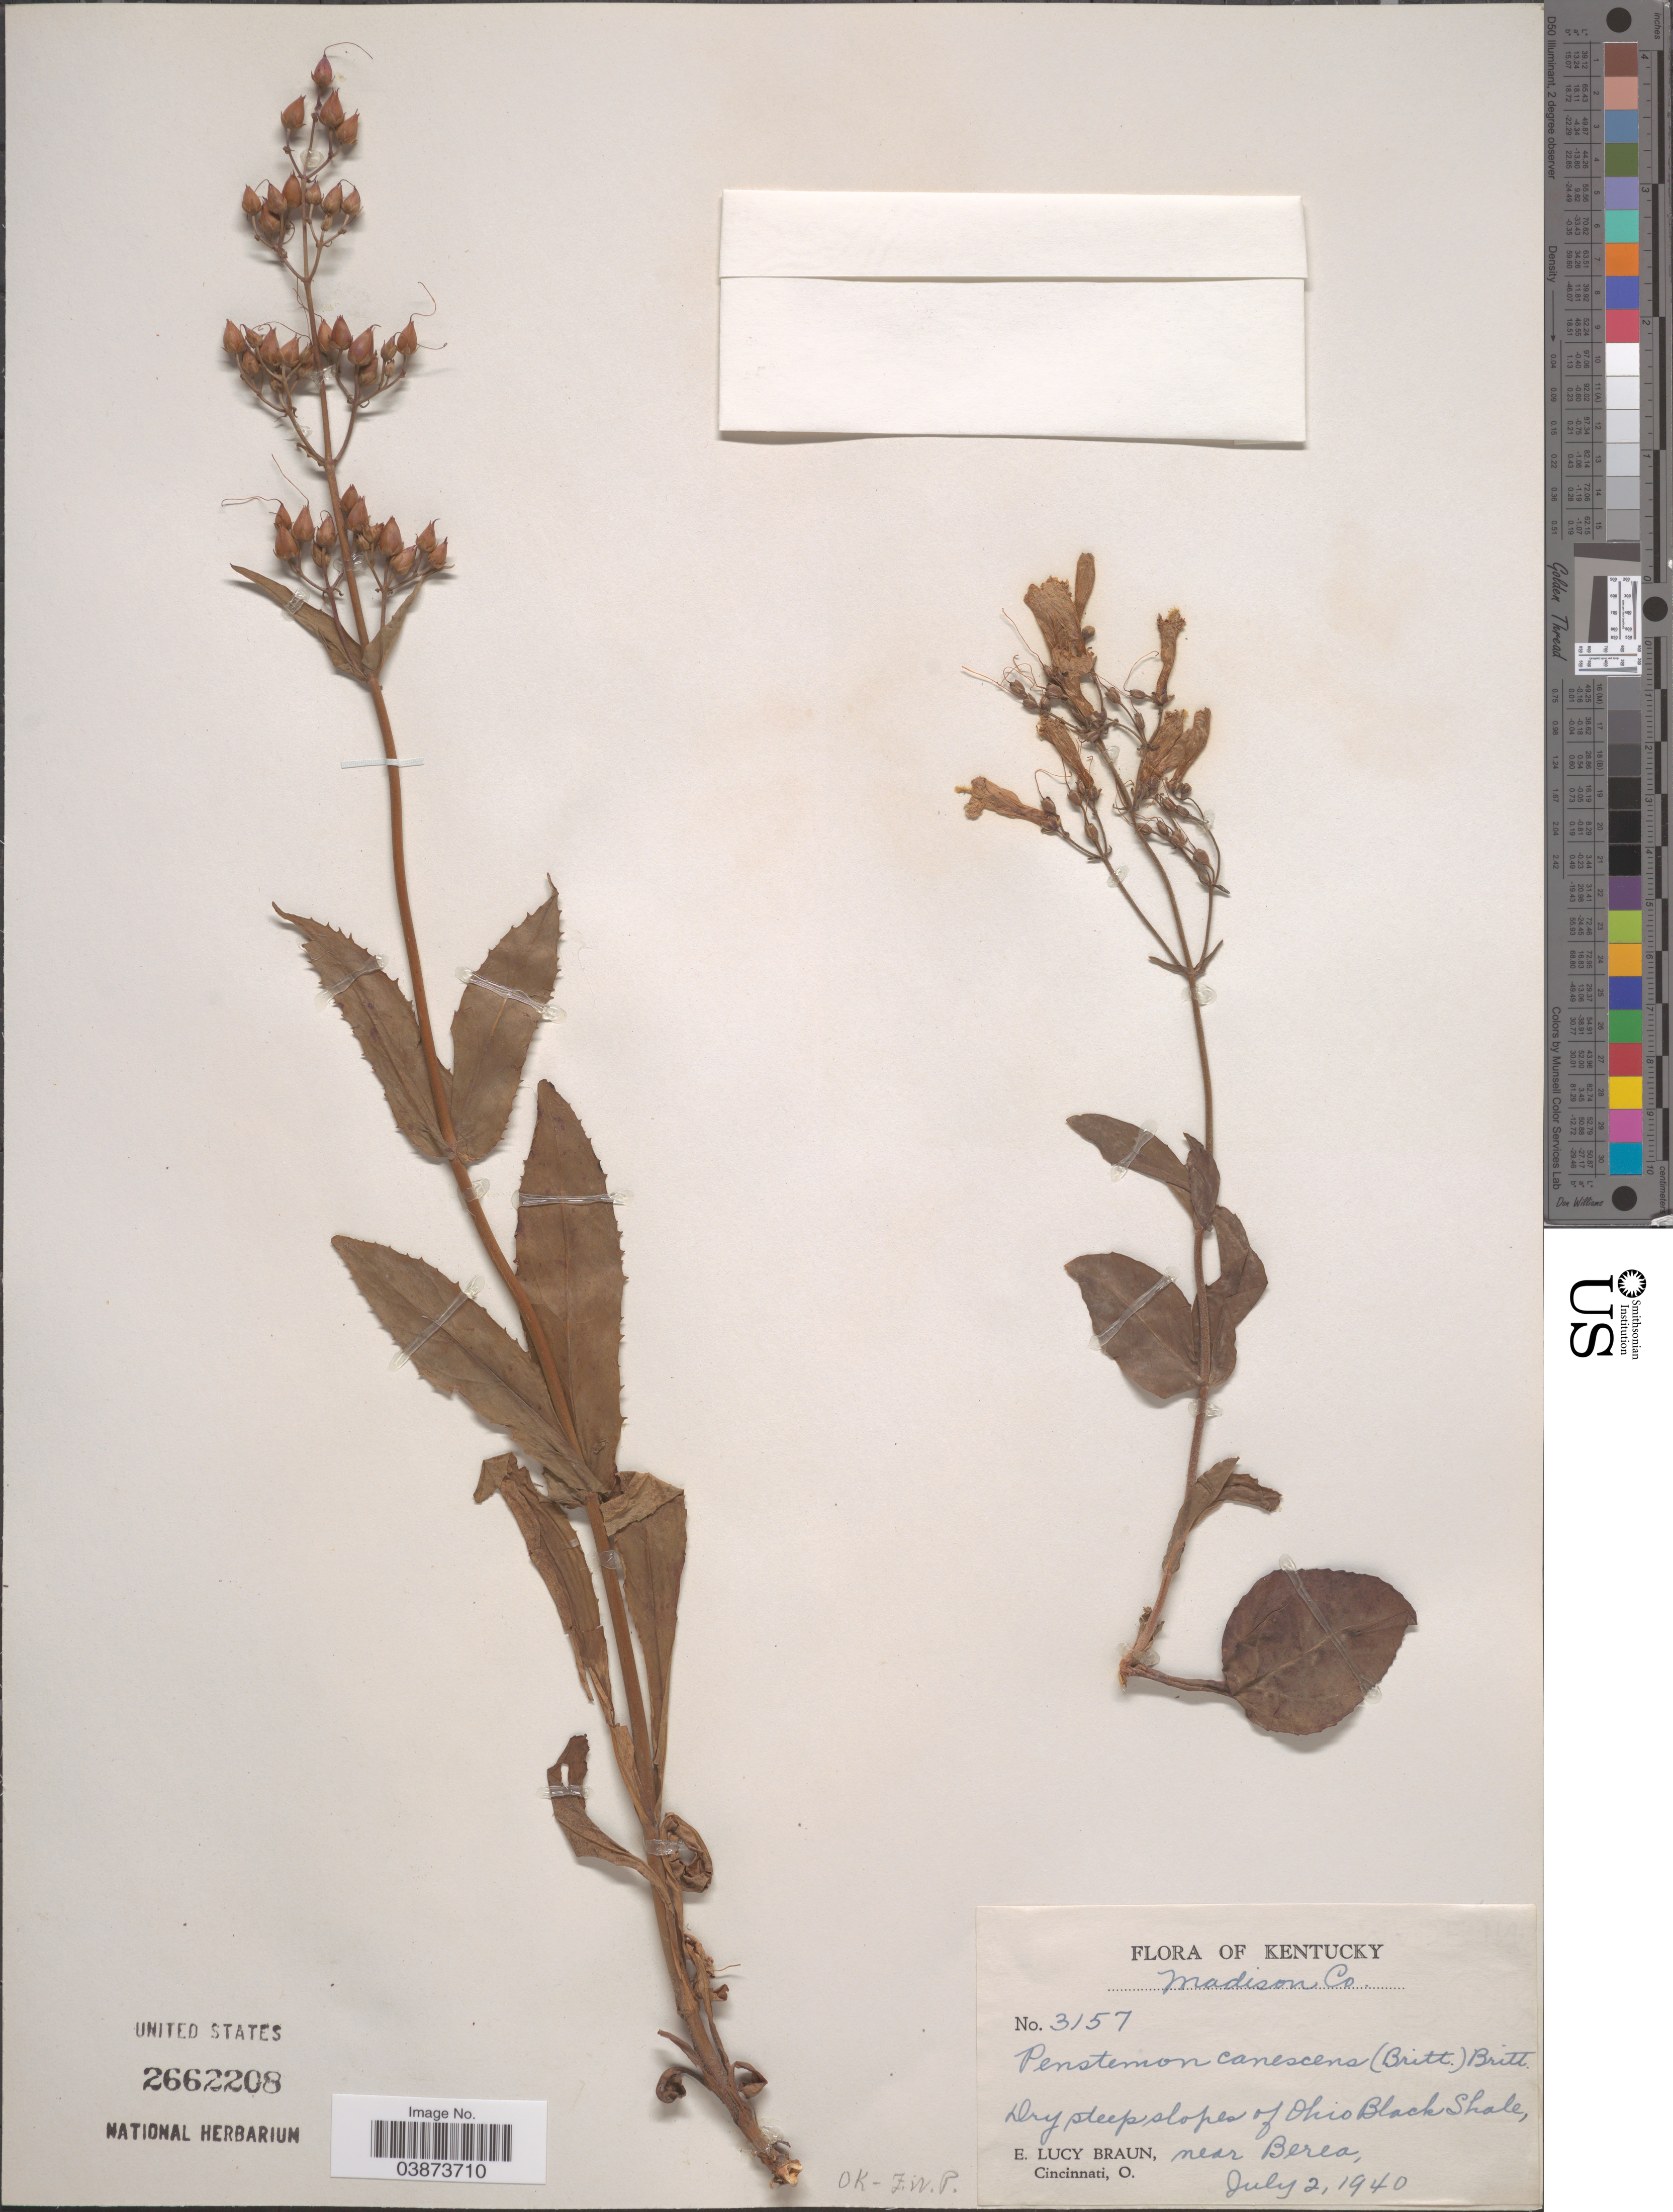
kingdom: Plantae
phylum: Tracheophyta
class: Magnoliopsida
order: Lamiales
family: Plantaginaceae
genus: Penstemon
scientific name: Penstemon canescens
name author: L.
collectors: E. L. Braun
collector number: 3157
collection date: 1940-07-02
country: United States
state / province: Kentucky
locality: Madison Co. Dry steep slopes of Ohio Black Shale, near Berea.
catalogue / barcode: US 2662208